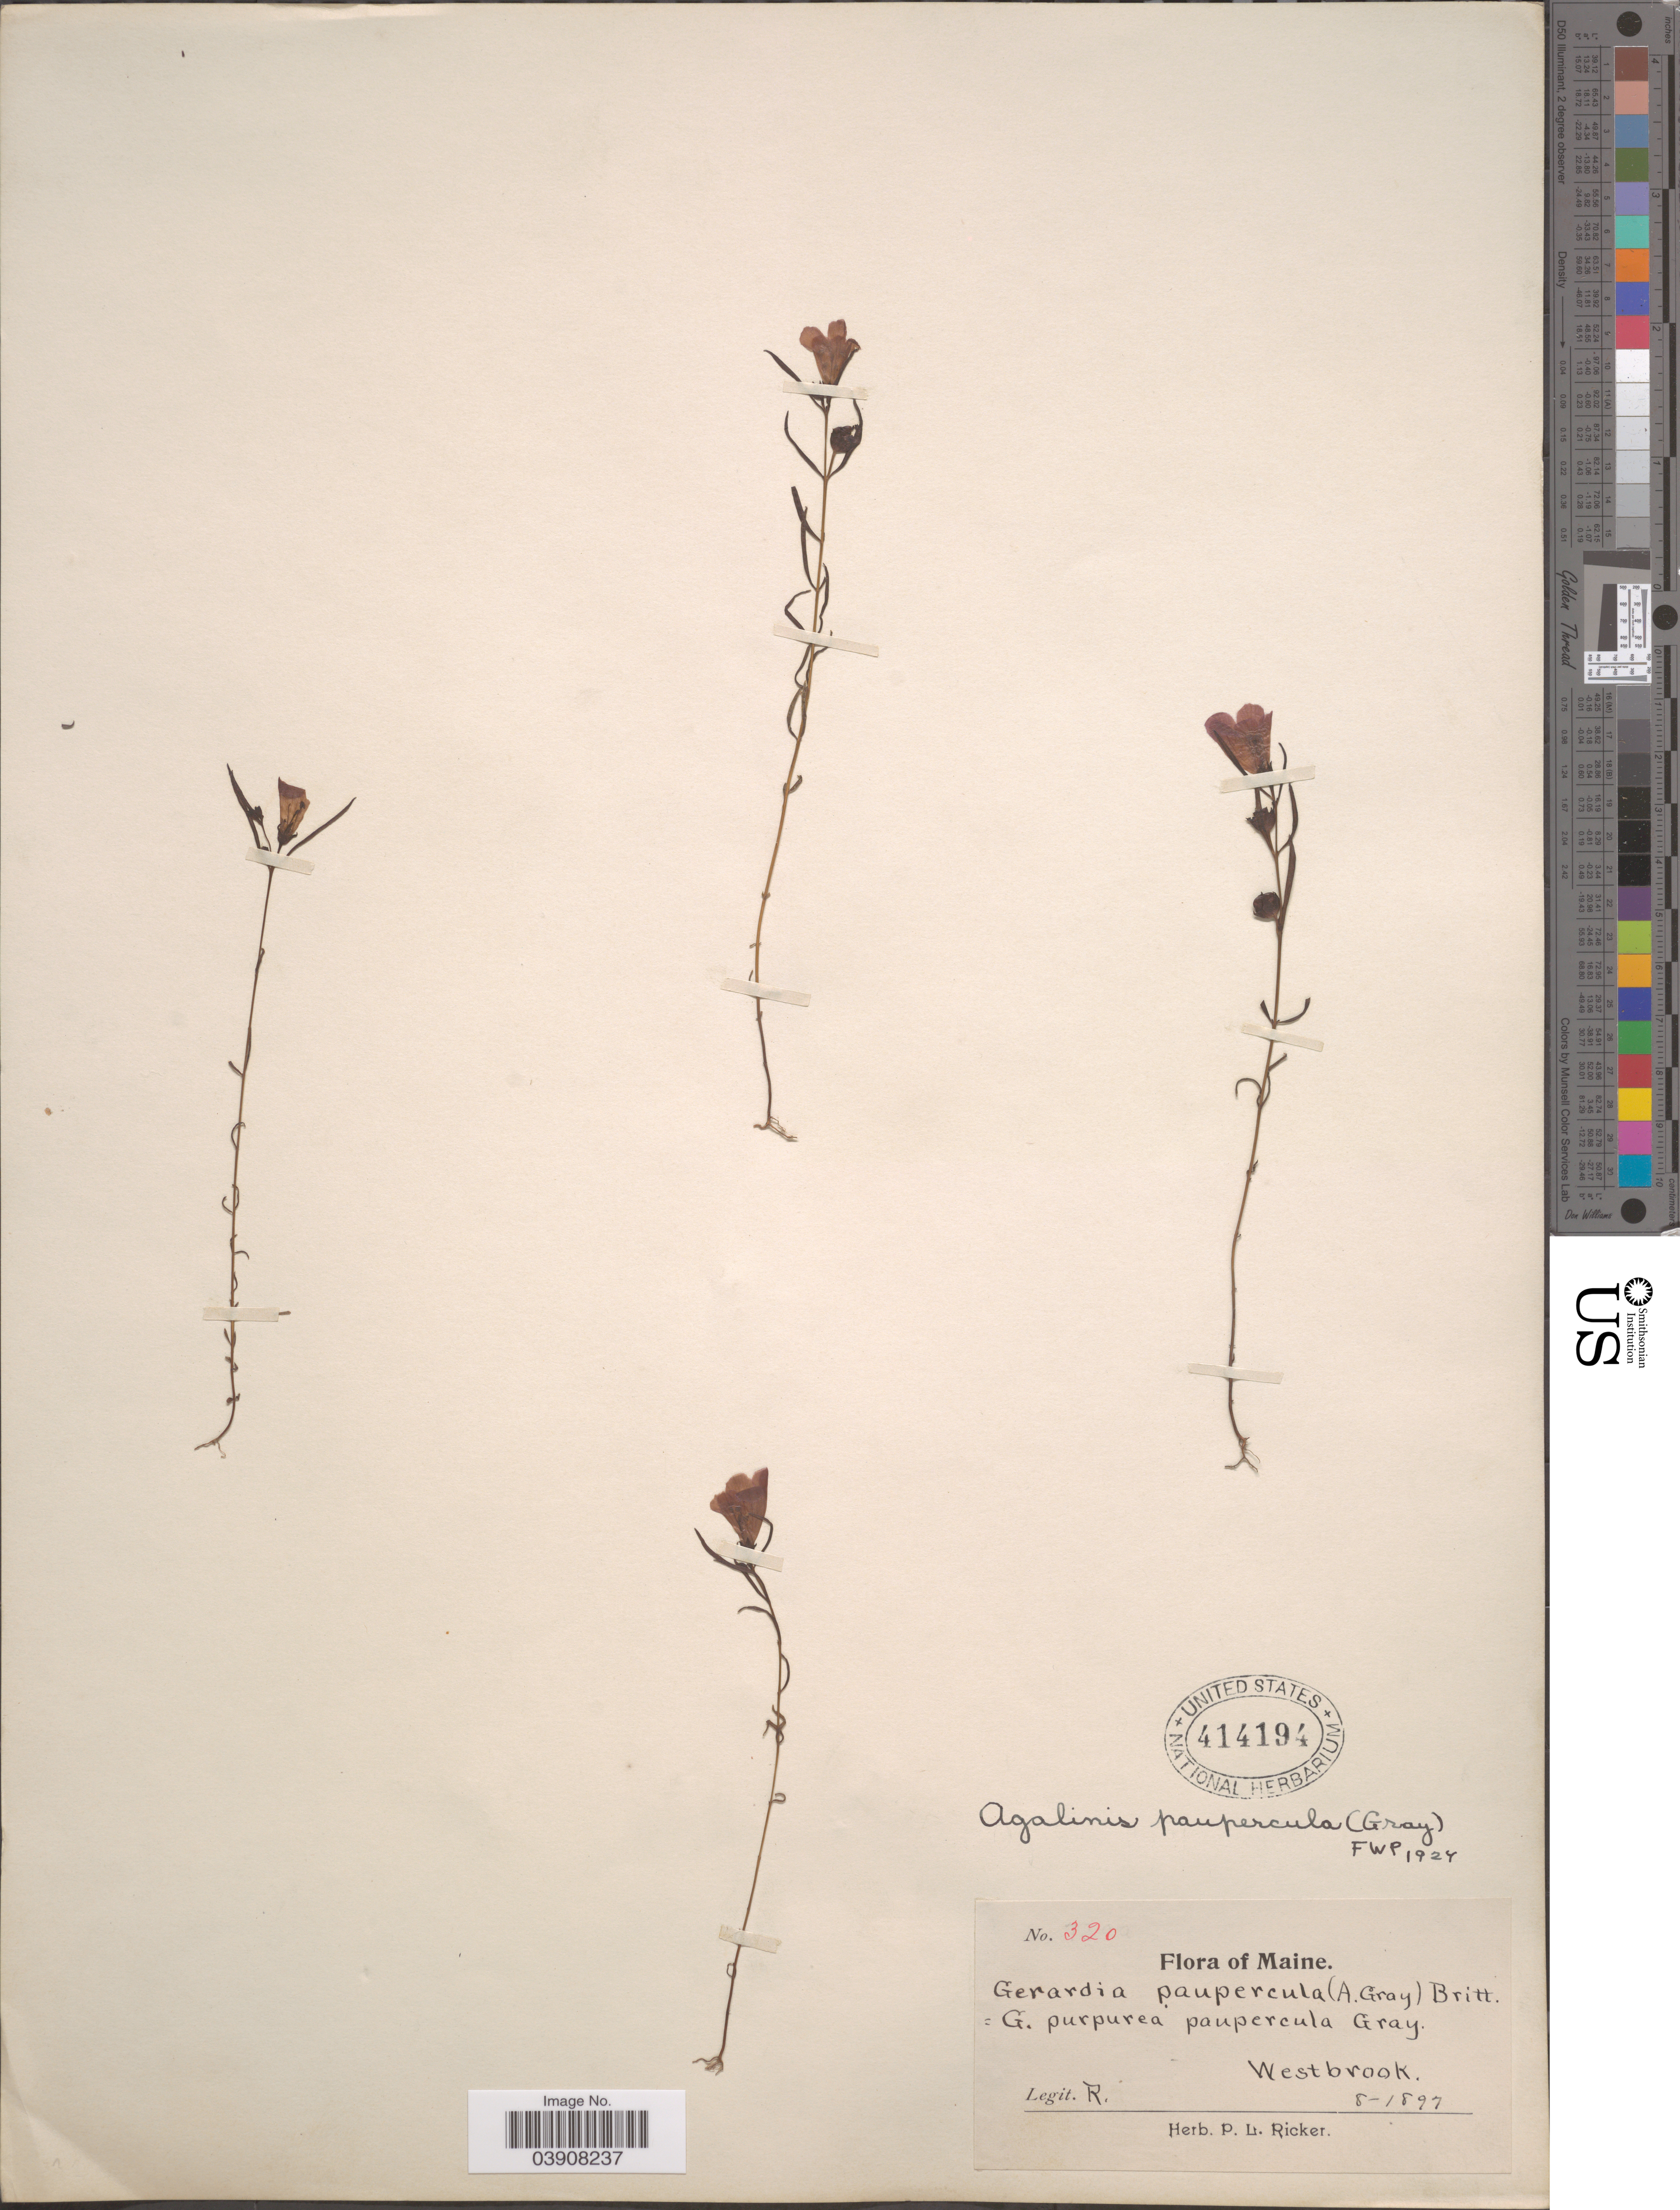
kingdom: Plantae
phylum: Tracheophyta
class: Magnoliopsida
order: Lamiales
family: Orobanchaceae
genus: Agalinis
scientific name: Agalinis paupercula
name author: (A. Gray) Britton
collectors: P. Ricker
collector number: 320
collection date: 1897-08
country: United States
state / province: Maine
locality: Westbrook.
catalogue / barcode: US 414194